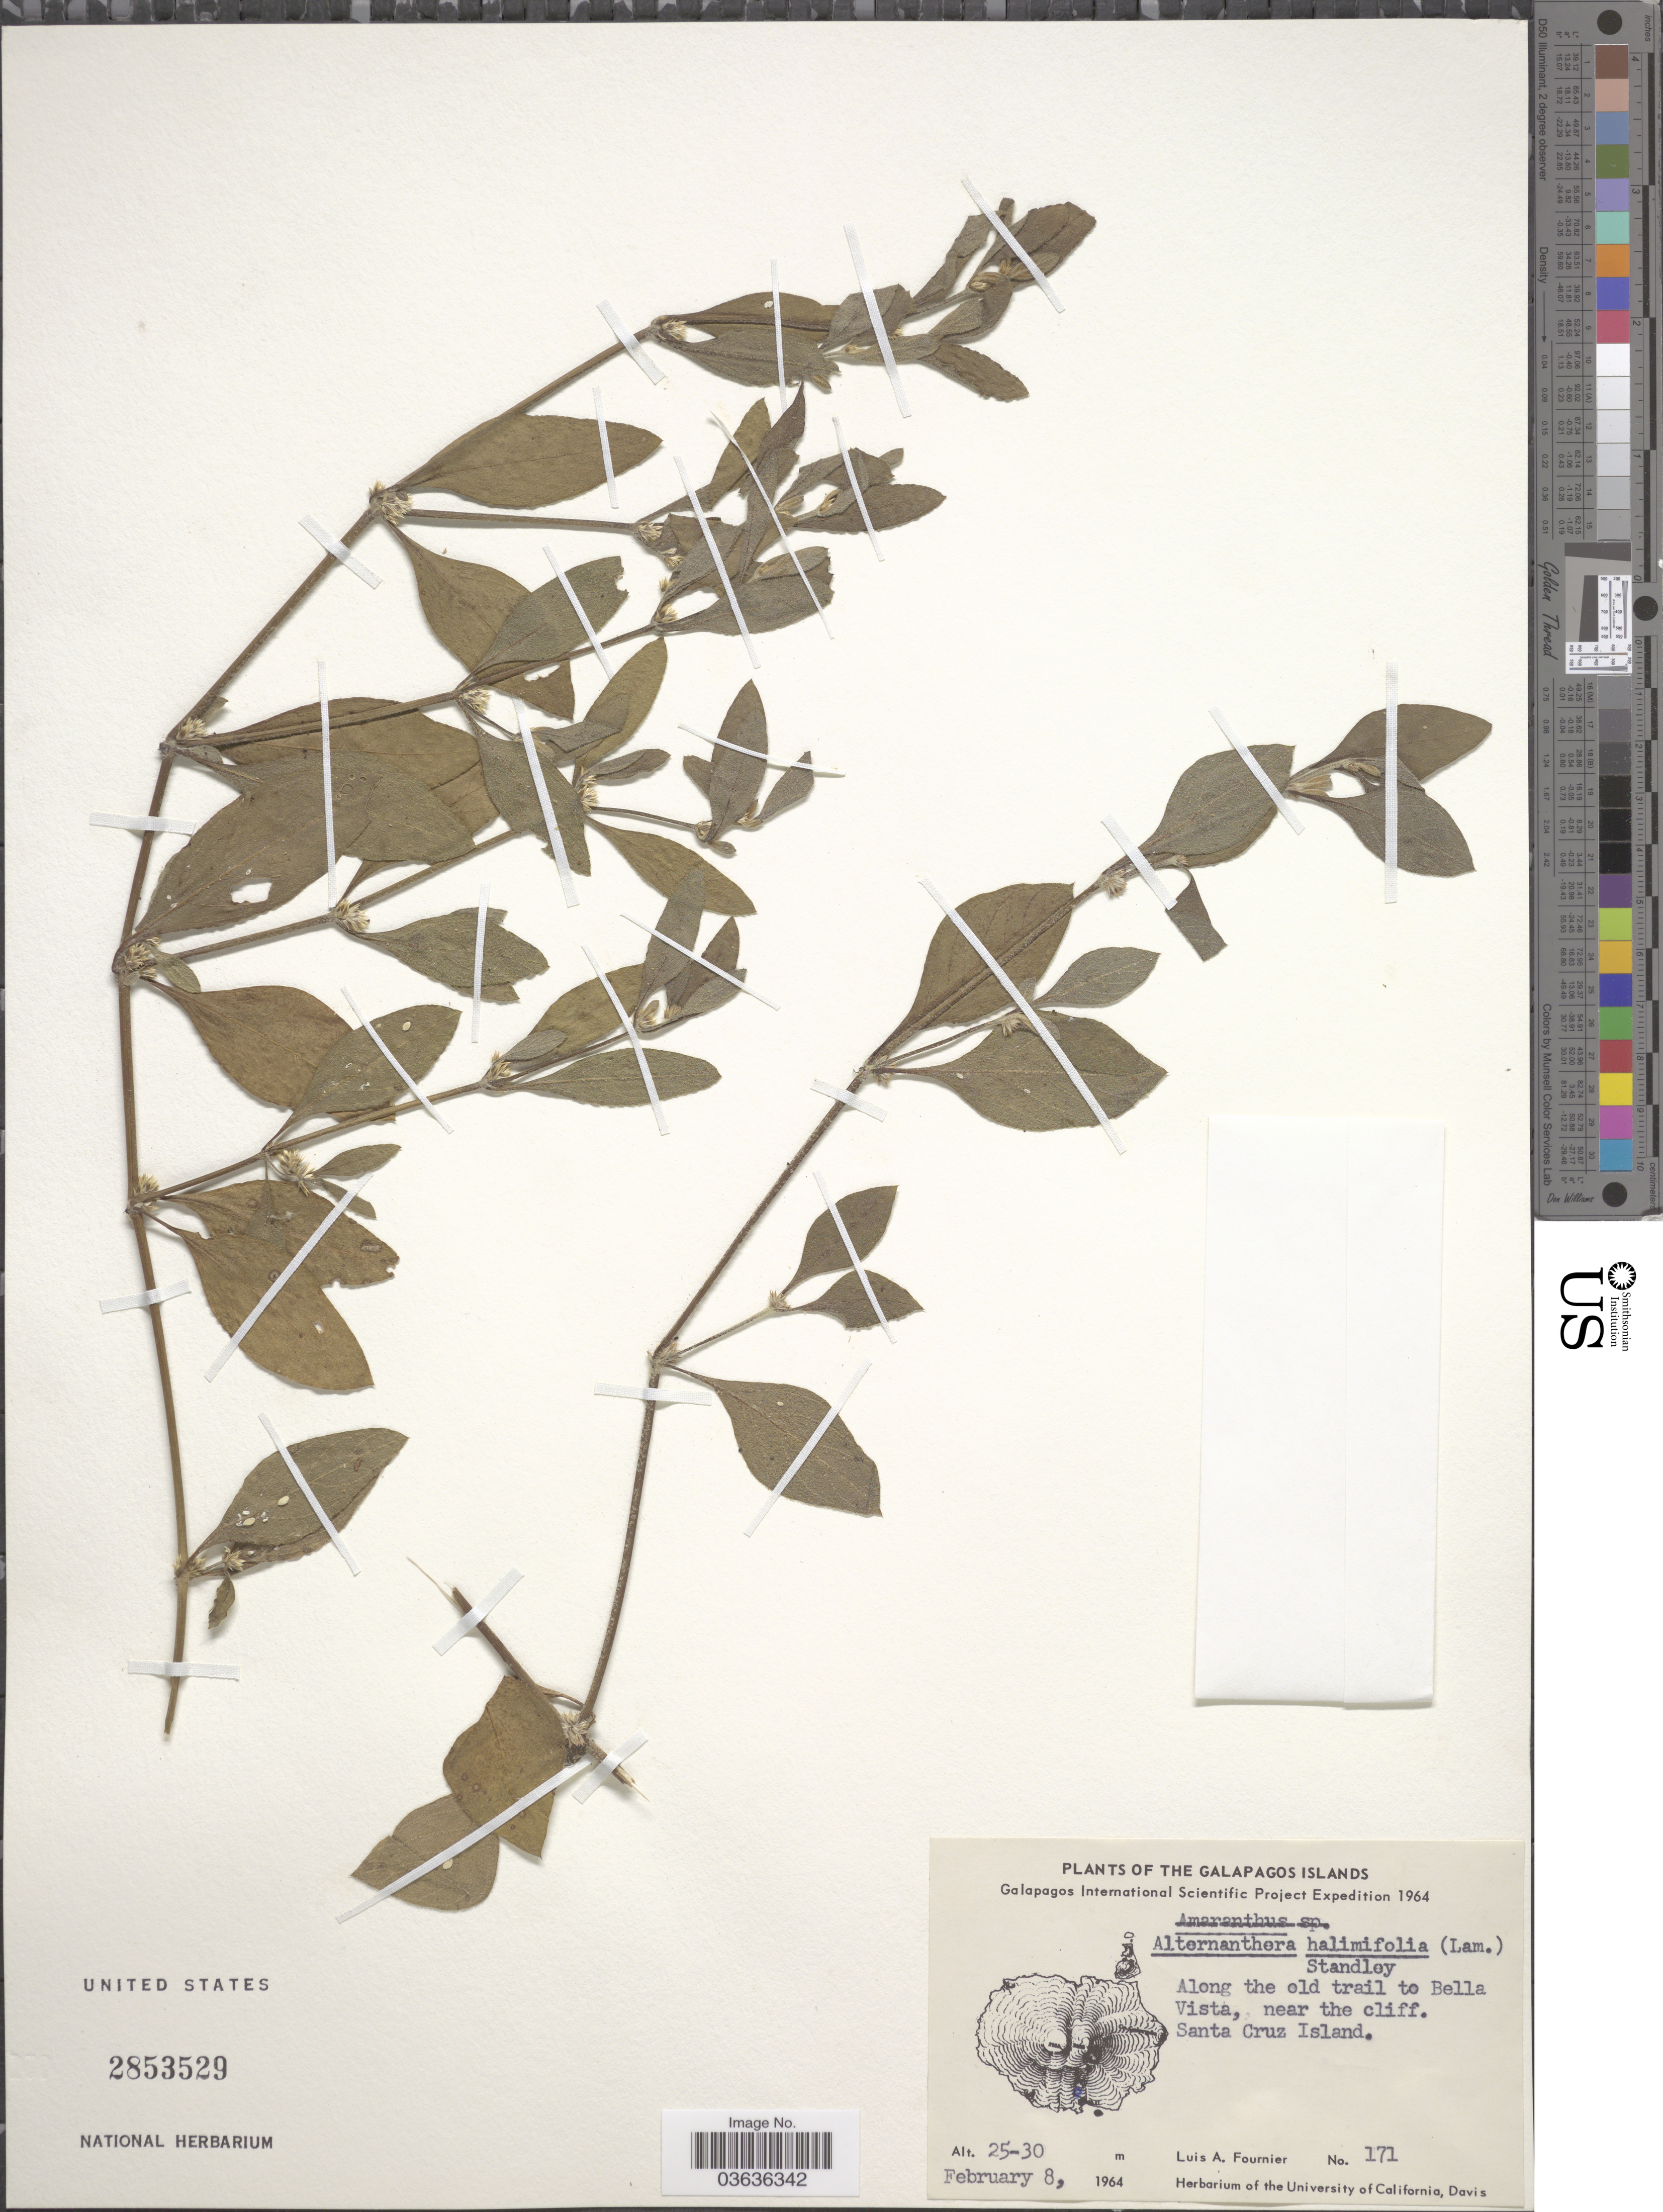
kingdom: Plantae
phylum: Tracheophyta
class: Magnoliopsida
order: Caryophyllales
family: Amaranthaceae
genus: Alternanthera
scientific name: Alternanthera halimifolia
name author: (Lam.) Standl. ex Pittier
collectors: L. A. Fournier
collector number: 171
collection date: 1964-02-08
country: Ecuador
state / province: Colón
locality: The Galapagos Islands. Along the old trail to Bella Vista, near the cliff. Santa Cruz Island.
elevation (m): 25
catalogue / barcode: US 2853529